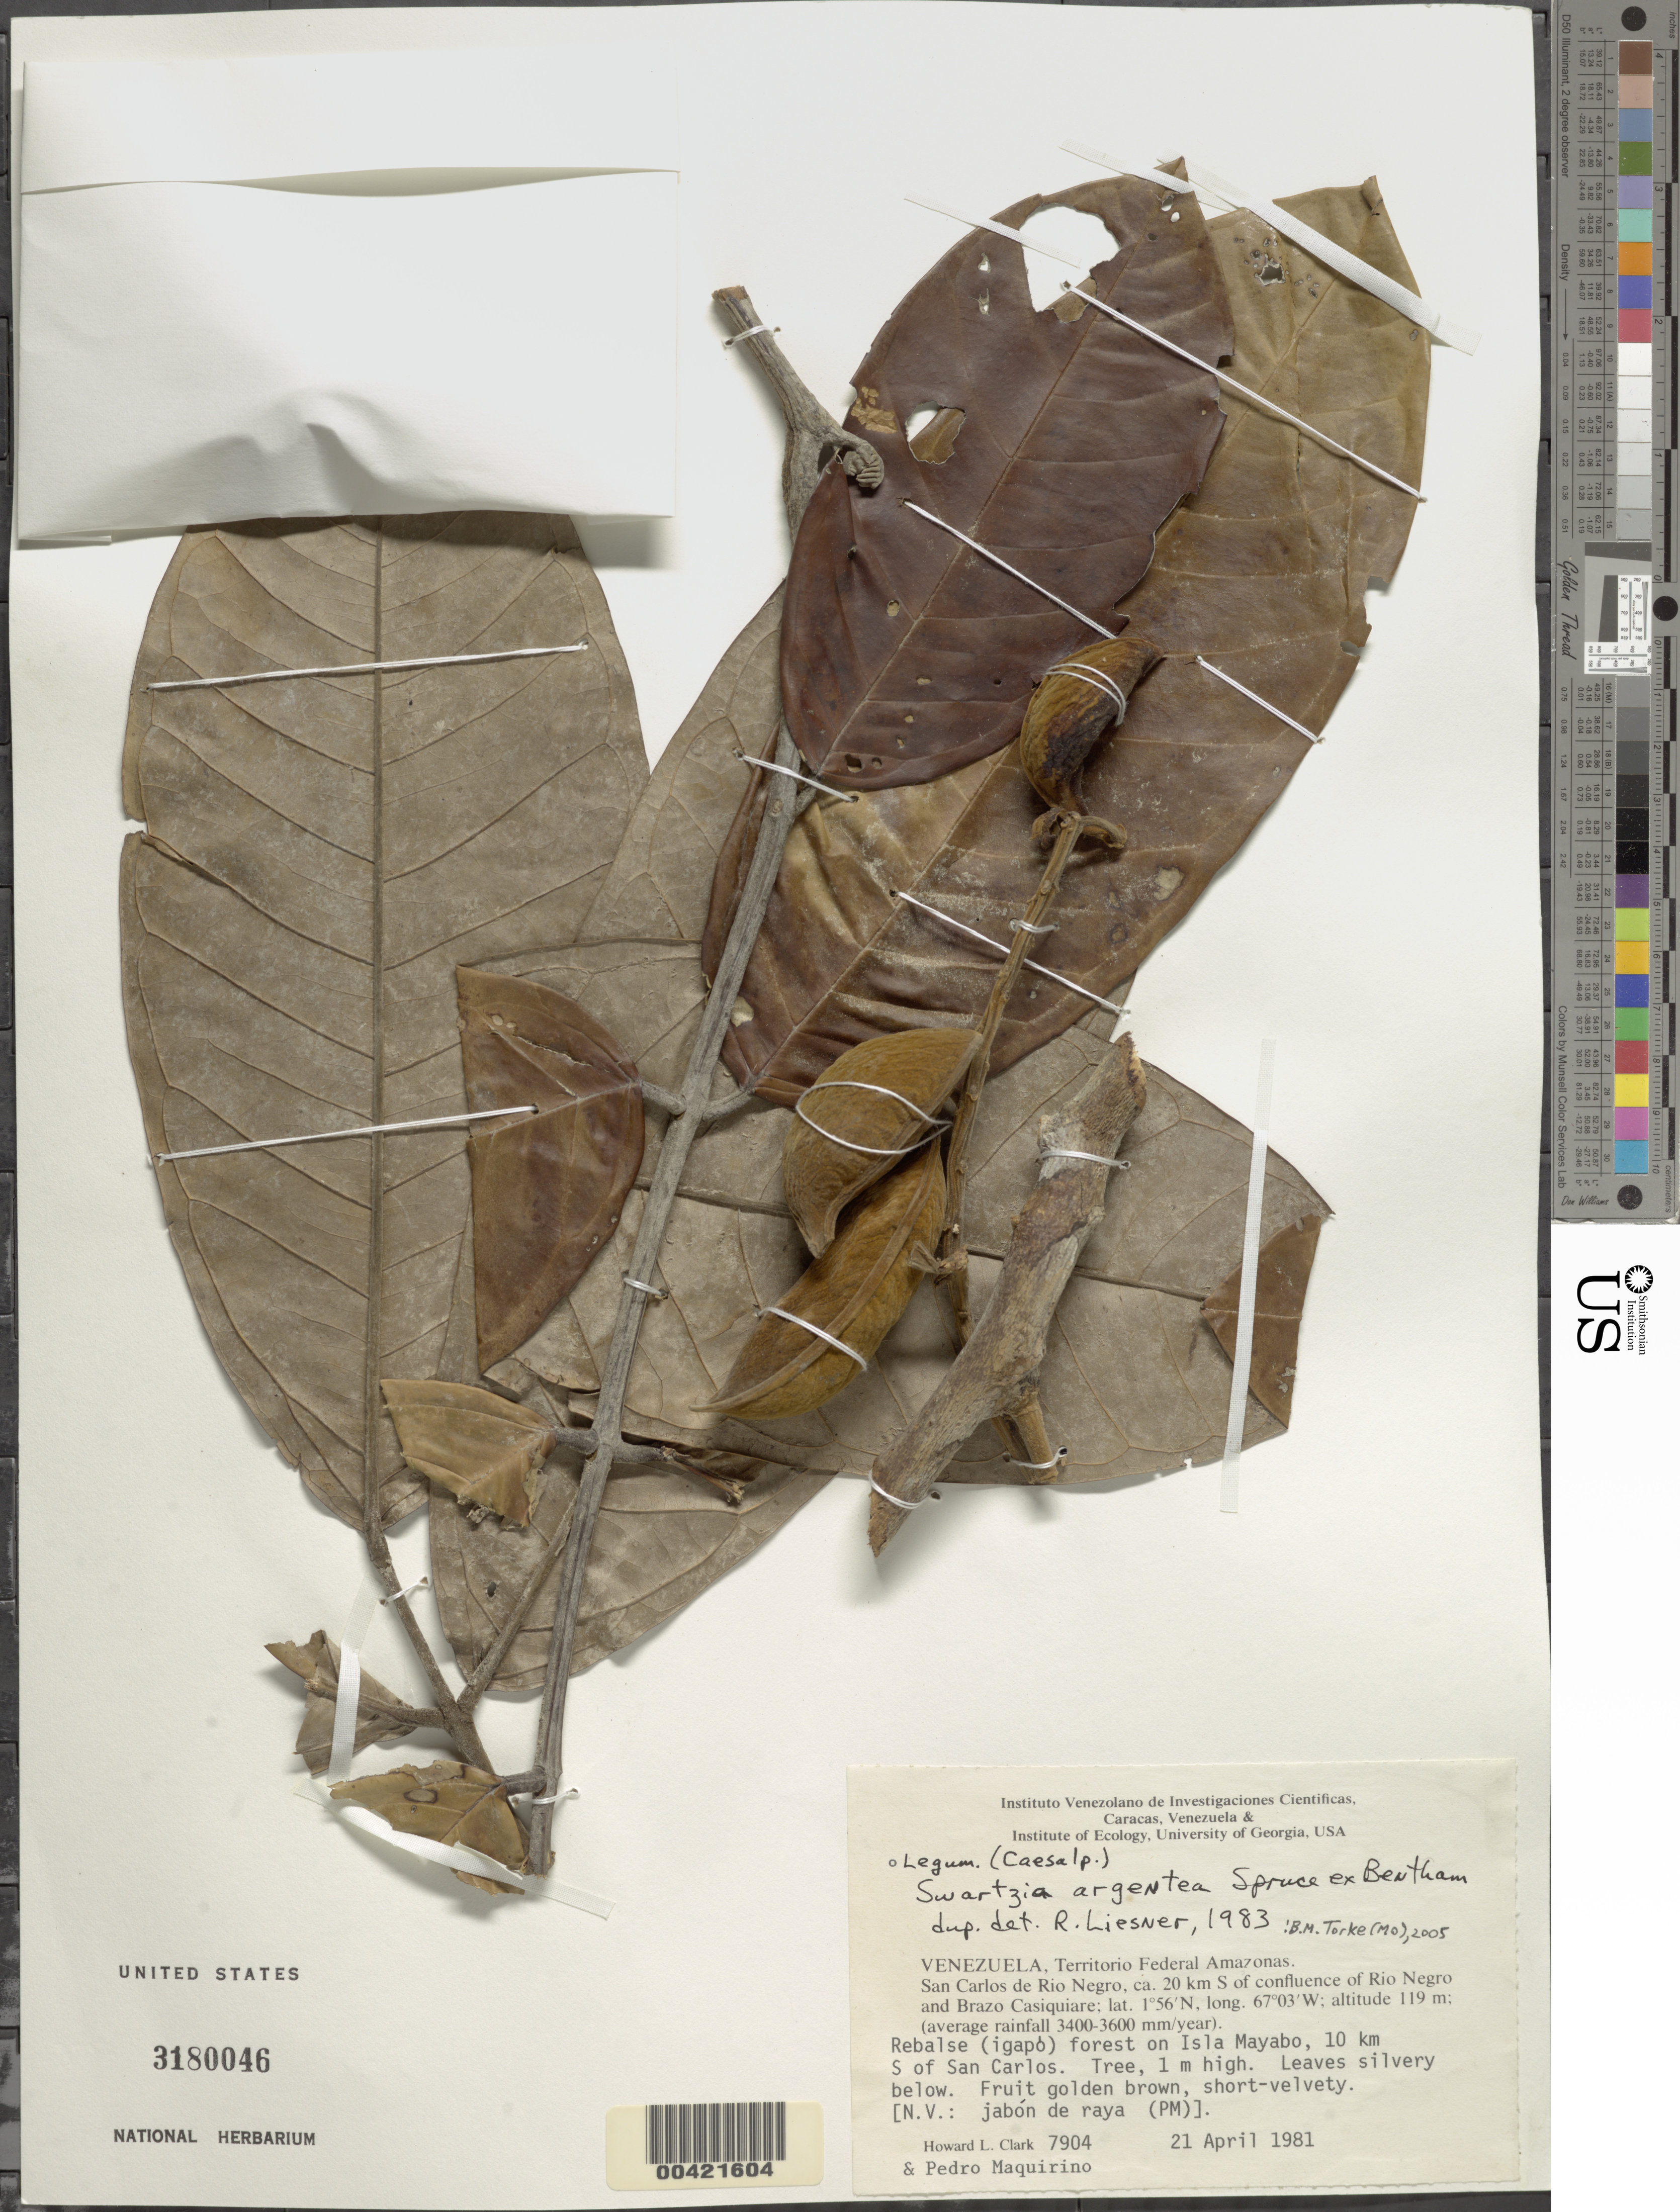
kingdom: Plantae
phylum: Tracheophyta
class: Magnoliopsida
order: Fabales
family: Fabaceae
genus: Swartzia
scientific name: Swartzia argentea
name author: Spruce ex Benth.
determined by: Liesner, R. L.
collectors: H. L. Clark & P. Maquirino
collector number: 7904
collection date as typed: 21 Apr 1981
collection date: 1981-04-21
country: Venezuela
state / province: Amazonas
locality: Isla mayabo; 10 km s of san carlos de rio negro; ca. 20 km. s of confluence of rio negro and Brazo Casiquiare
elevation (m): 119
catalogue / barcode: US 3180046